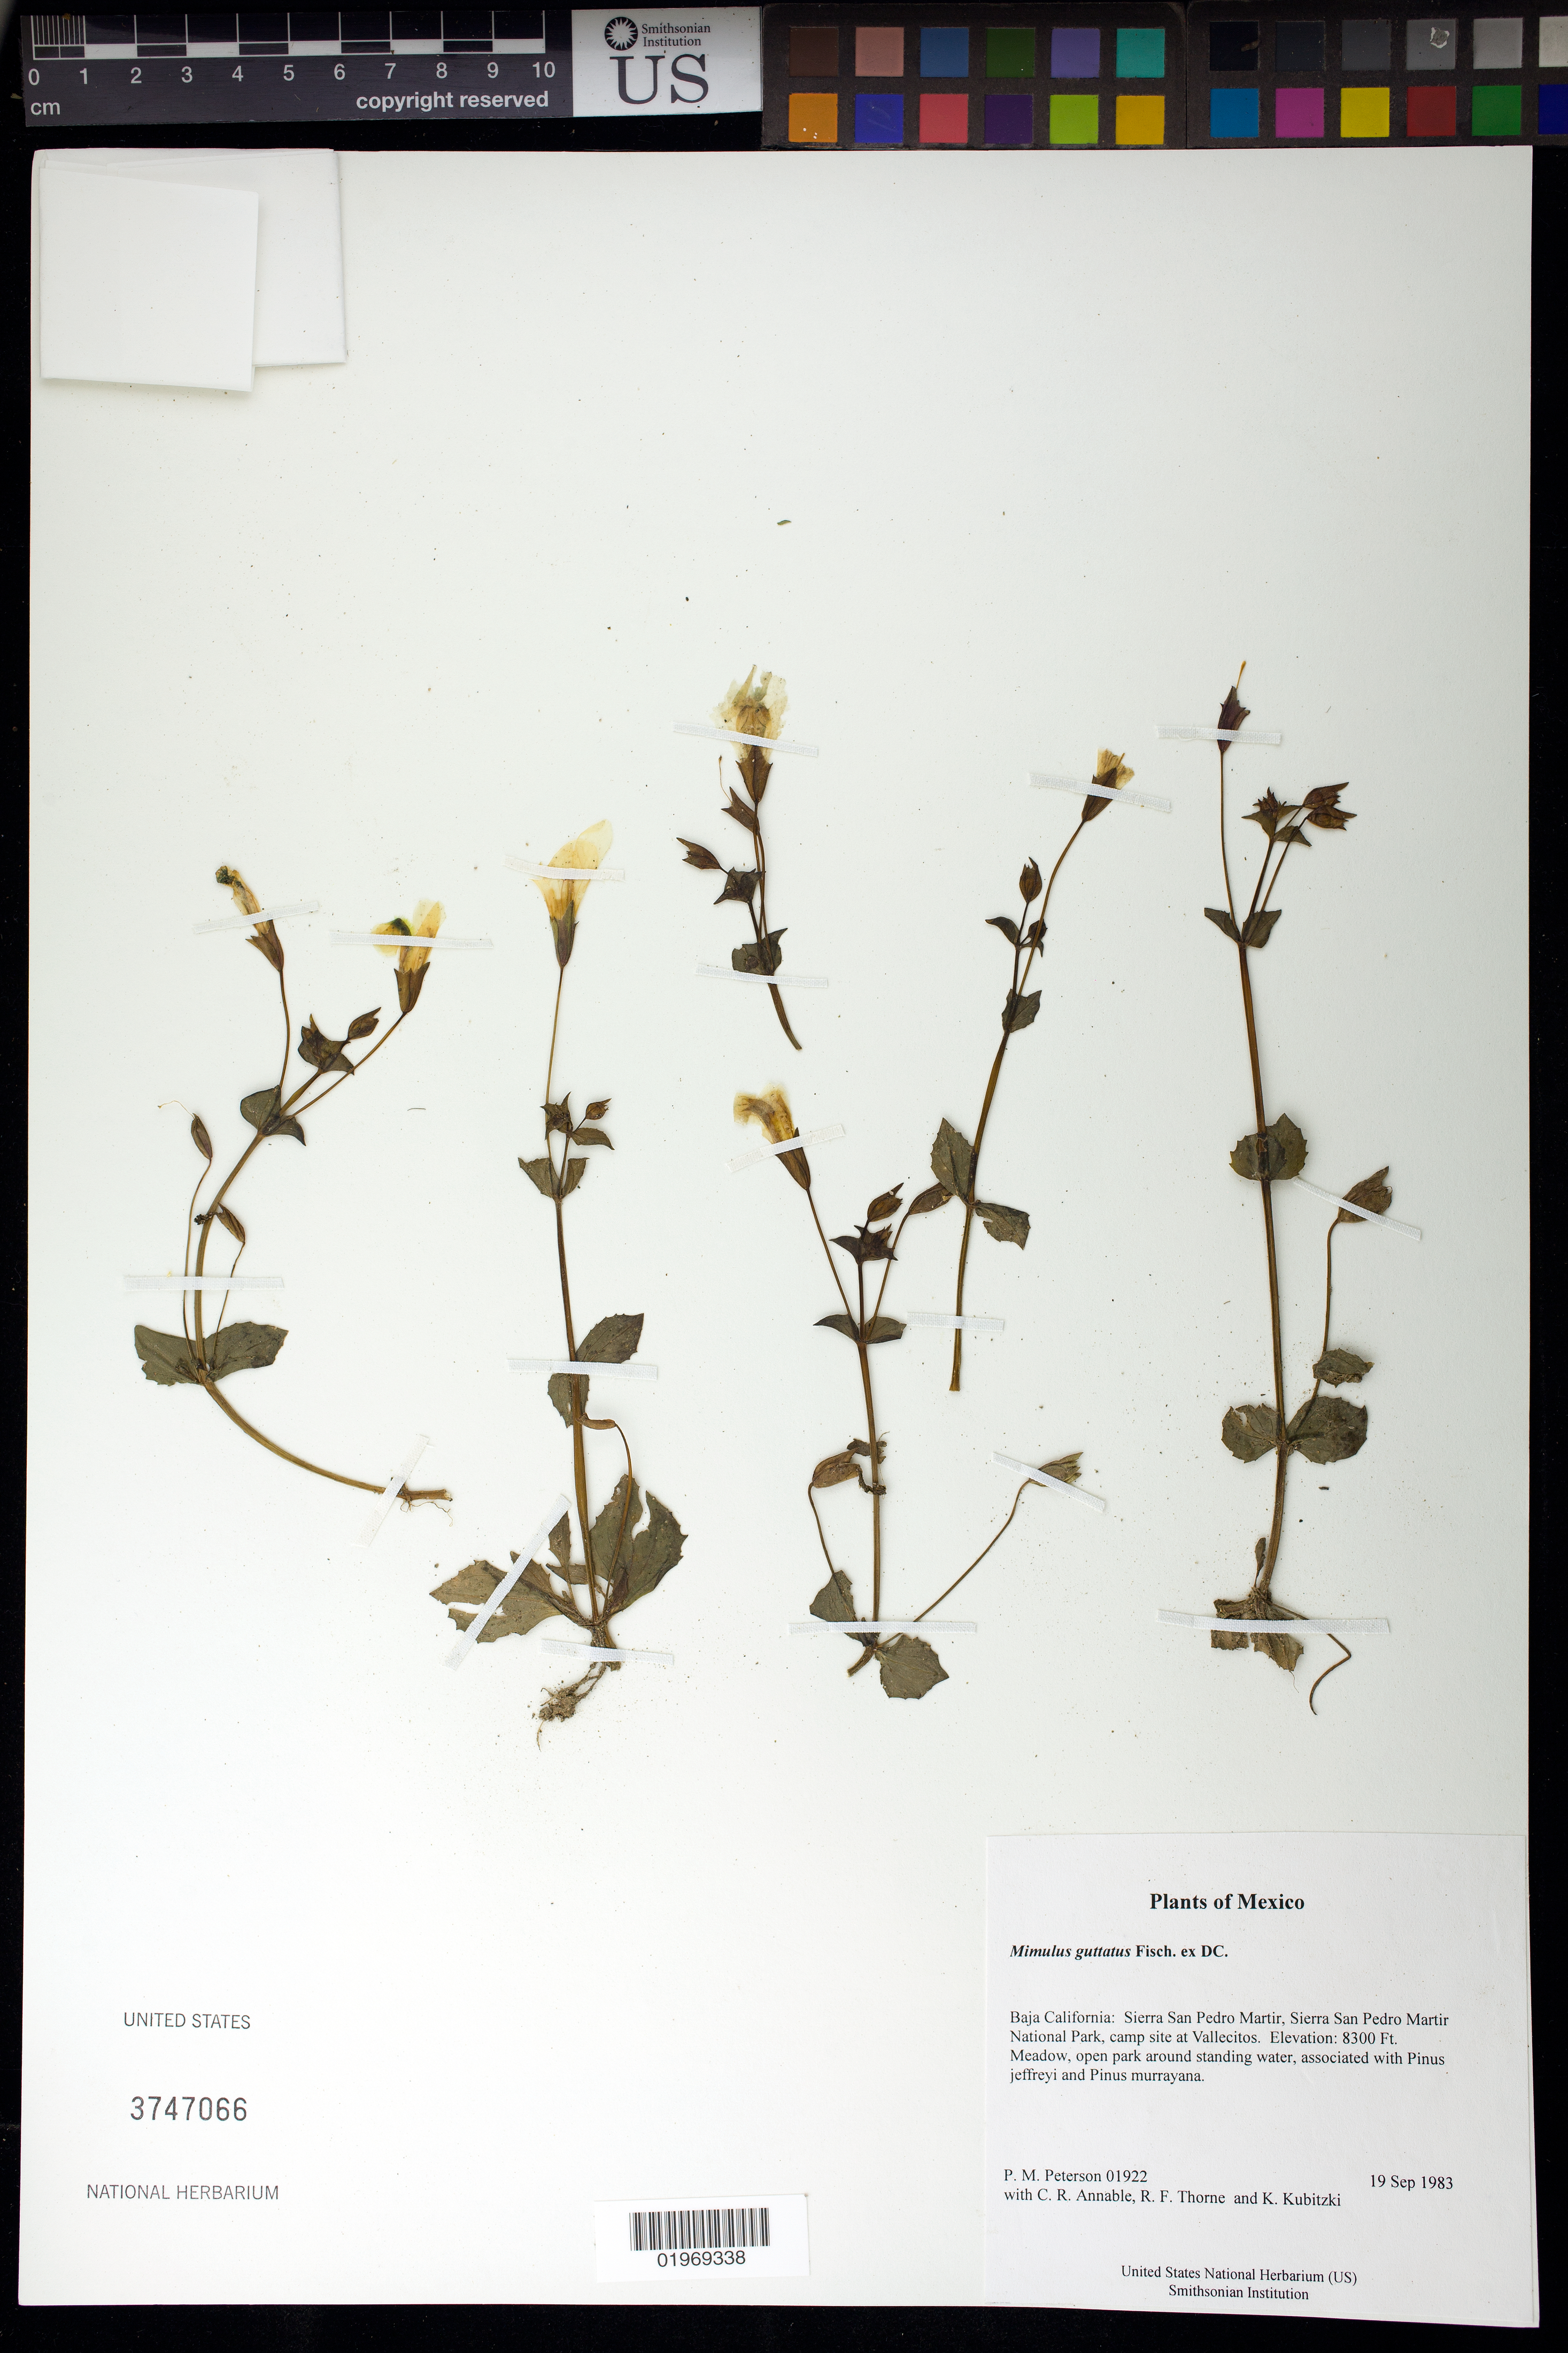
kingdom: Plantae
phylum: Tracheophyta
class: Magnoliopsida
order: Lamiales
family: Phrymaceae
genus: Mimulus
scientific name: Mimulus guttatus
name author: DC.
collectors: P. M. Peterson, C. R. Annable, R. F. Thorne & K. Kubitzki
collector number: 01922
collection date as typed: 19 Sep 1983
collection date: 1983-09-19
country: Mexico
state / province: Baja California Norte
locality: Sierra San Pedro Martir, Sierra San Pedro Martir National Park, camp site at Vallecitos.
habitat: Meadow, open park around standing water, associated with Pinus jeffreyi and Pinus murrayana.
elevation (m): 2530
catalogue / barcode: US 3747066